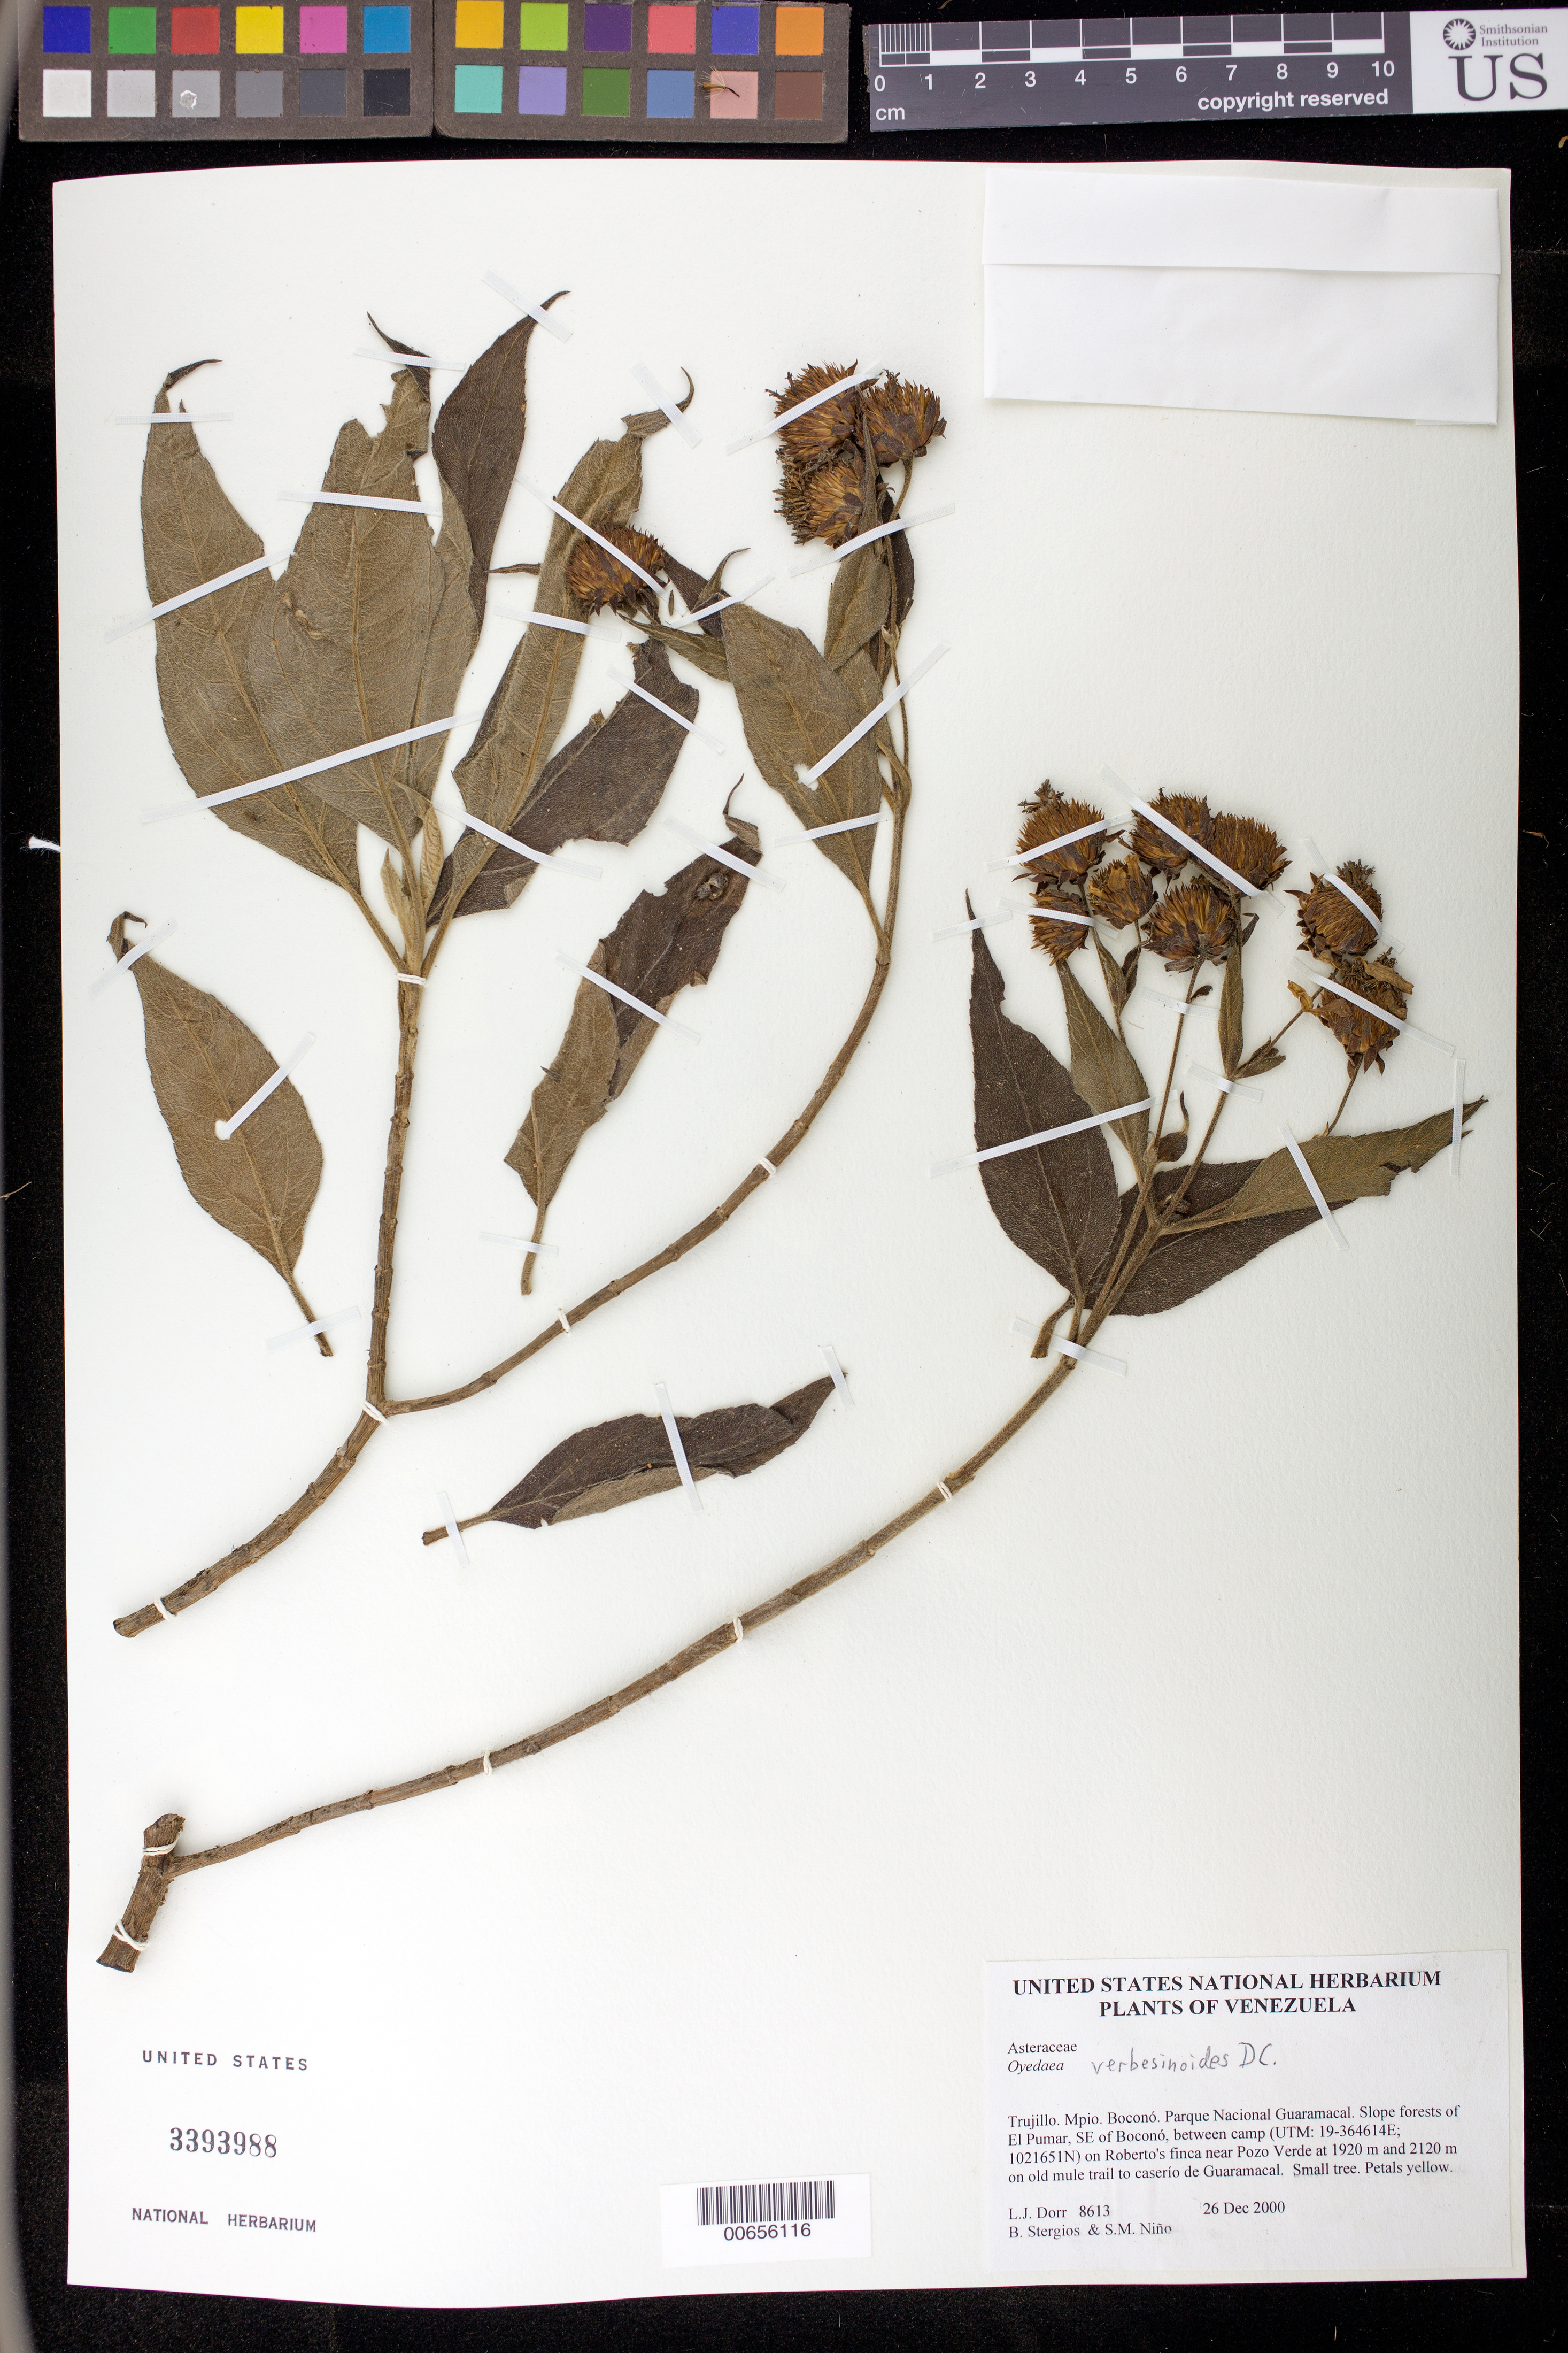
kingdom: Plantae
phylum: Tracheophyta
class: Magnoliopsida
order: Asterales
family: Asteraceae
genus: Oyedaea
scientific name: Oyedaea verbesinoides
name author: DC.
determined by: Robinson, Harold E., (US)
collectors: L. J. Dorr, B. G. Stergios & S. M. Niño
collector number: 8613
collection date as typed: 26 Dec 2000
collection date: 2000-12-26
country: Venezuela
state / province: Trujillo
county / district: Boconó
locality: Parque Nacional Guaramacal. El Pumar, SE of Boconó, between camp on Roberto's finca near Pozo Verde at 1920 m and 2120 m on old mule trail to caserío de Guaramacal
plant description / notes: PORT, US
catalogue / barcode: US 3393988